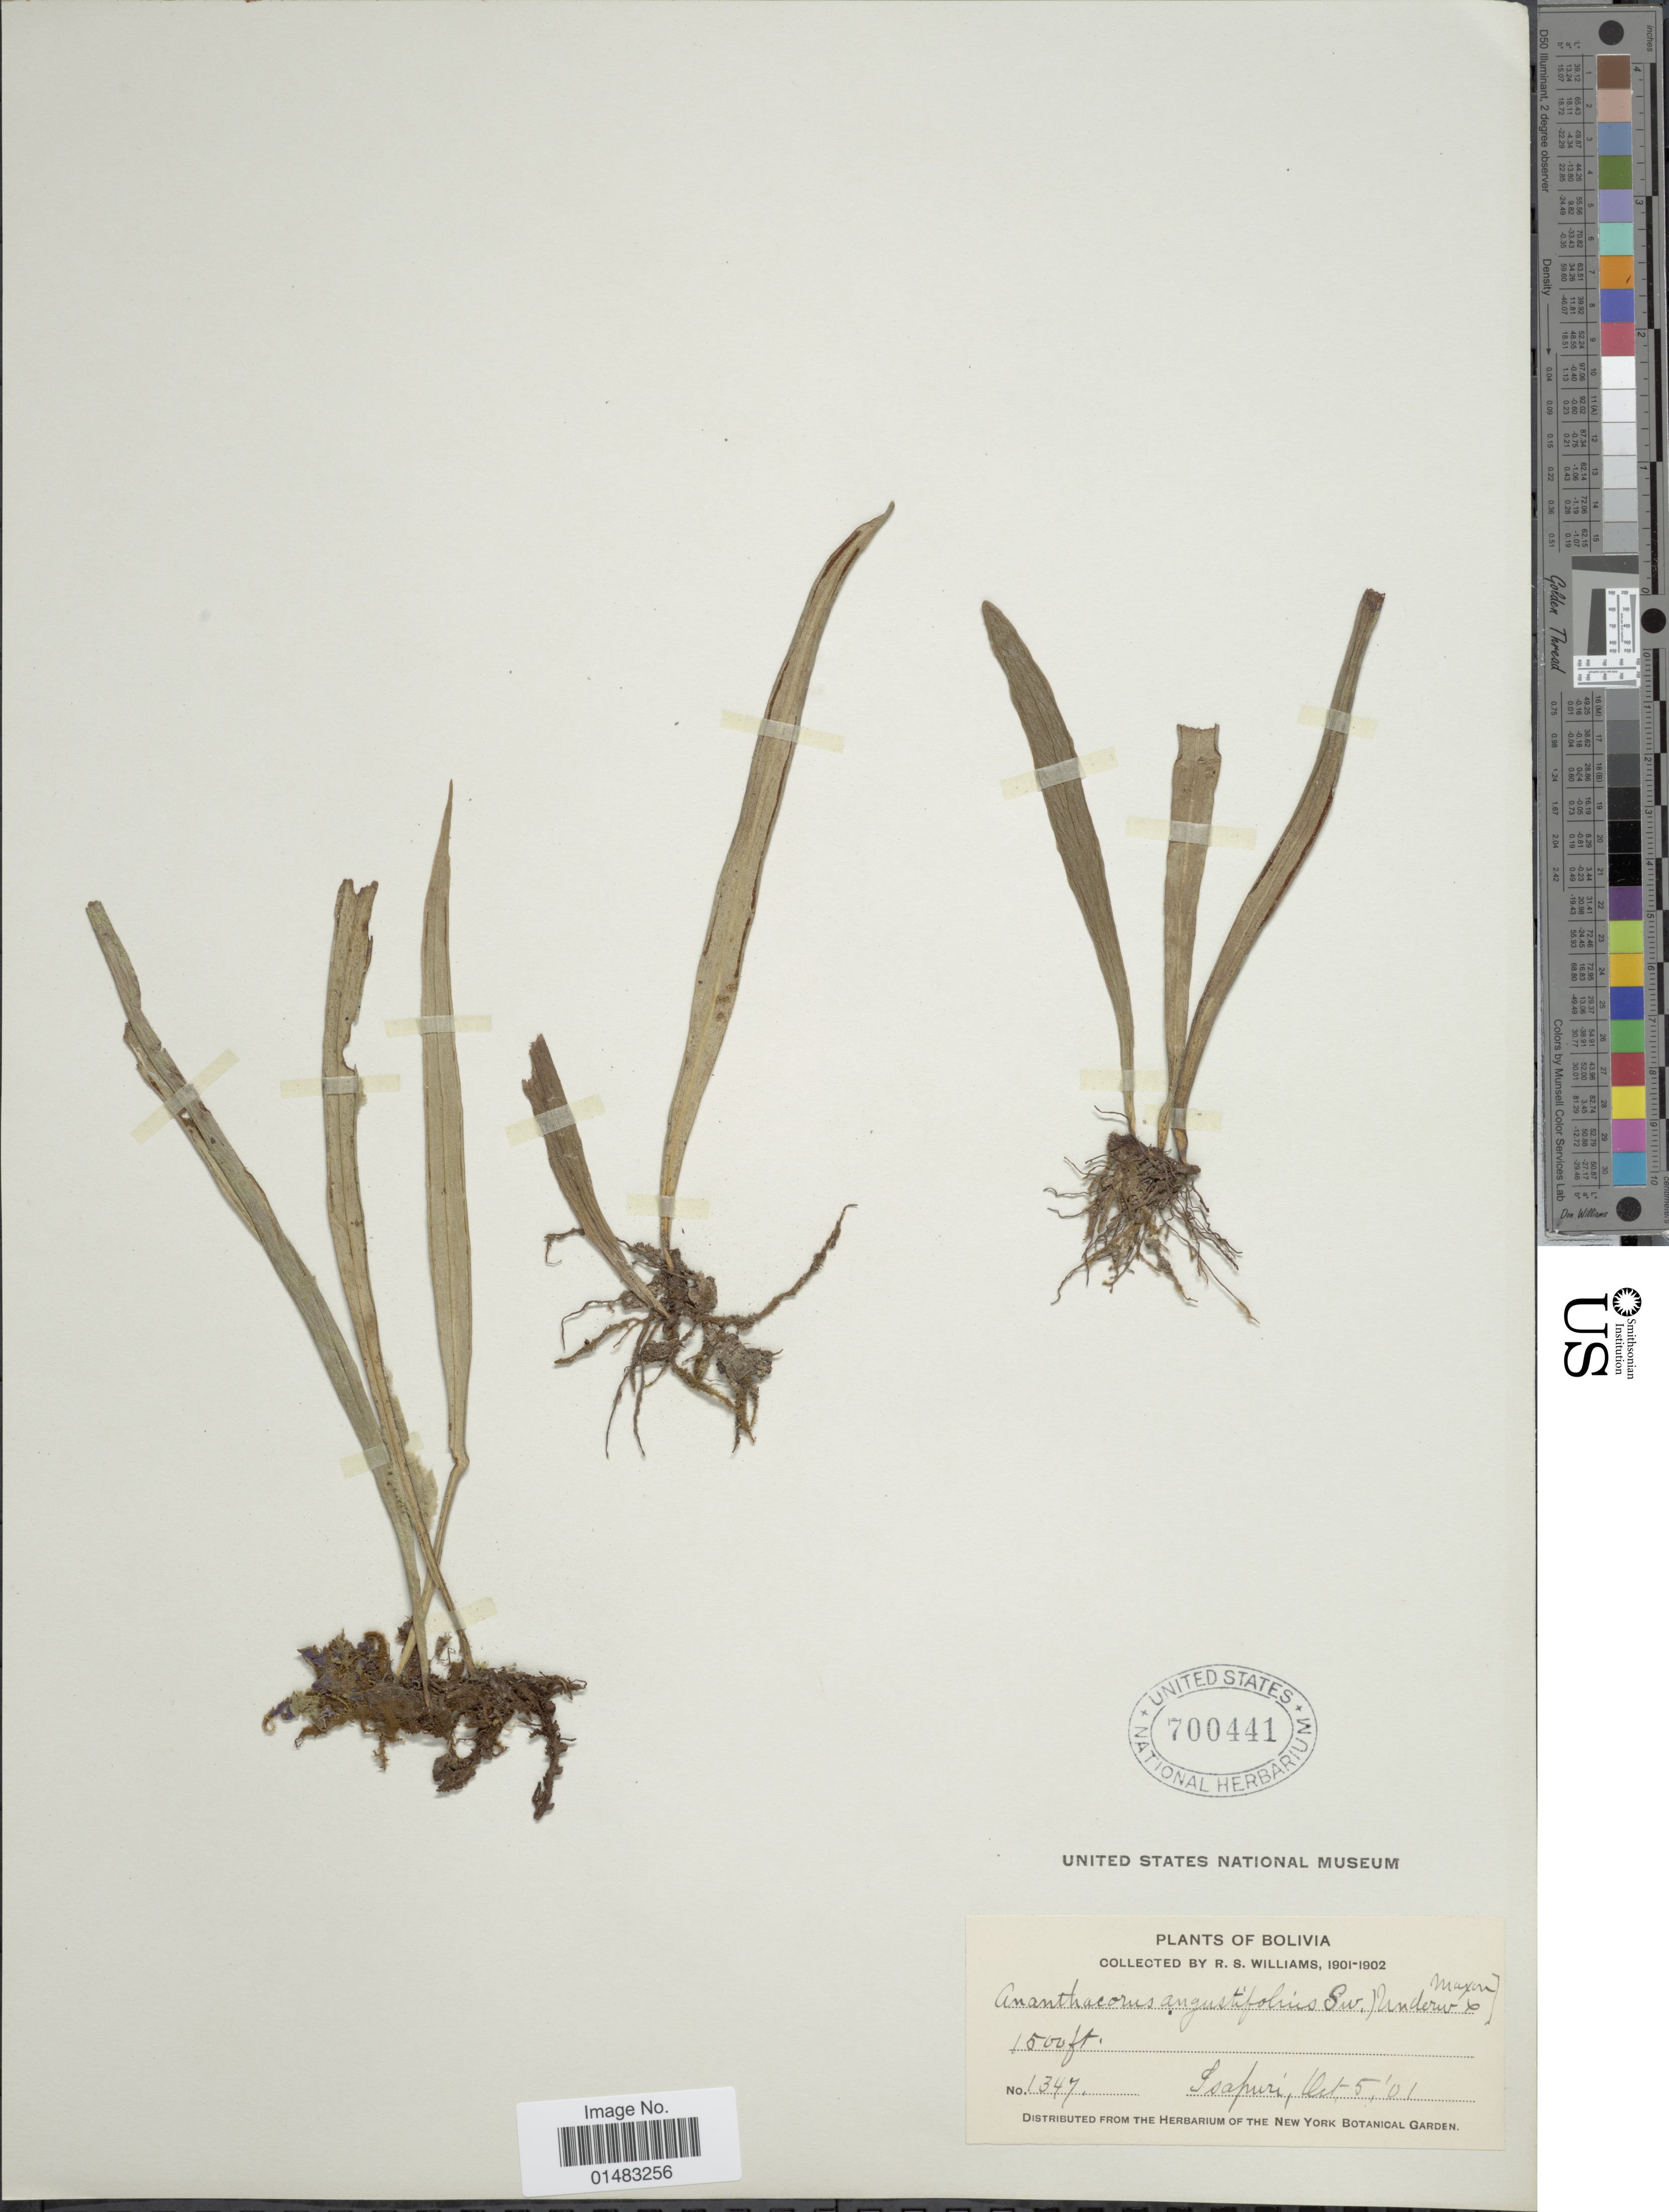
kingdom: Plantae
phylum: Tracheophyta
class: Polypodiopsida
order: Polypodiales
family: Pteridaceae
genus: Ananthacorus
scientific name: Ananthacorus angustifolius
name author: (Sw.) Underw. & Maxon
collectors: R. S. Williams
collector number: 1347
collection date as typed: Oct. 5, '01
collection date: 1901-10-05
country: Bolivia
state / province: La Páz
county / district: Larecaja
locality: Isupuri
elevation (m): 457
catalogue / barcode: US 700441